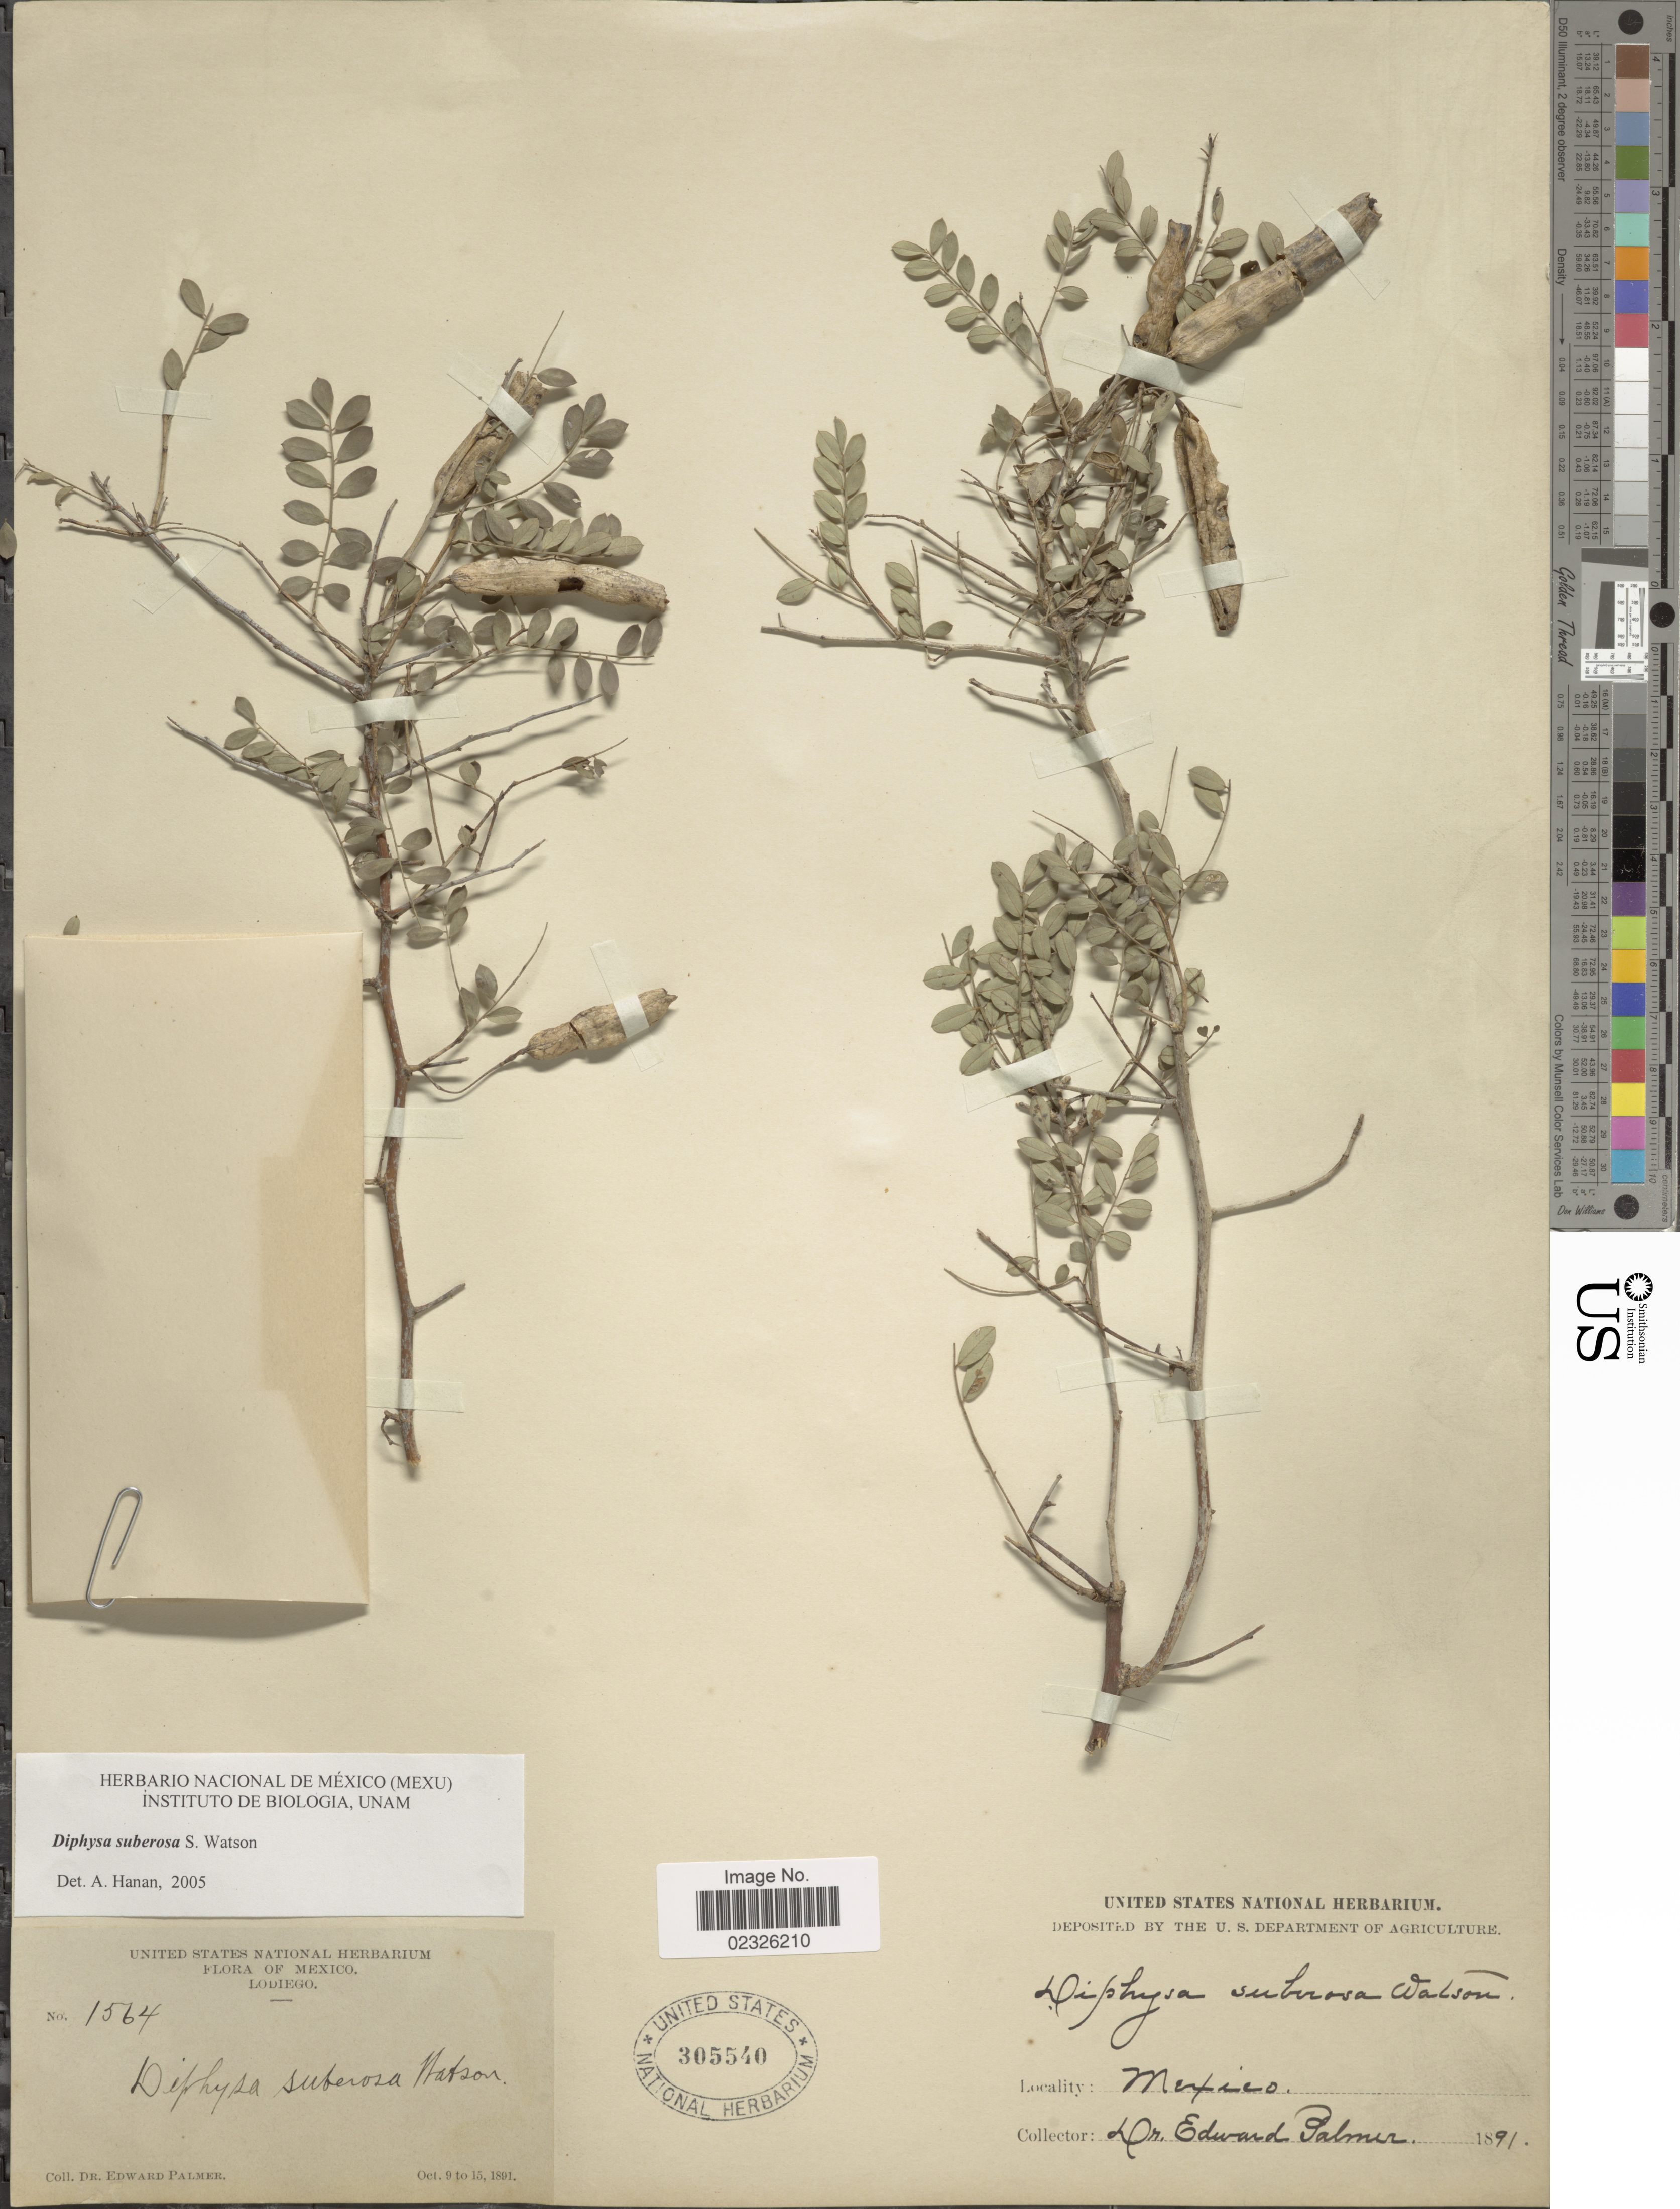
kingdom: Plantae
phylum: Tracheophyta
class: Magnoliopsida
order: Fabales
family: Fabaceae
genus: Diphysa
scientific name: Diphysa suberosa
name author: S. Watson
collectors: E. Palmer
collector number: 1564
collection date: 1891-10-09/1891-10-15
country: Mexico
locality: Lodiego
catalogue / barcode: US 305540